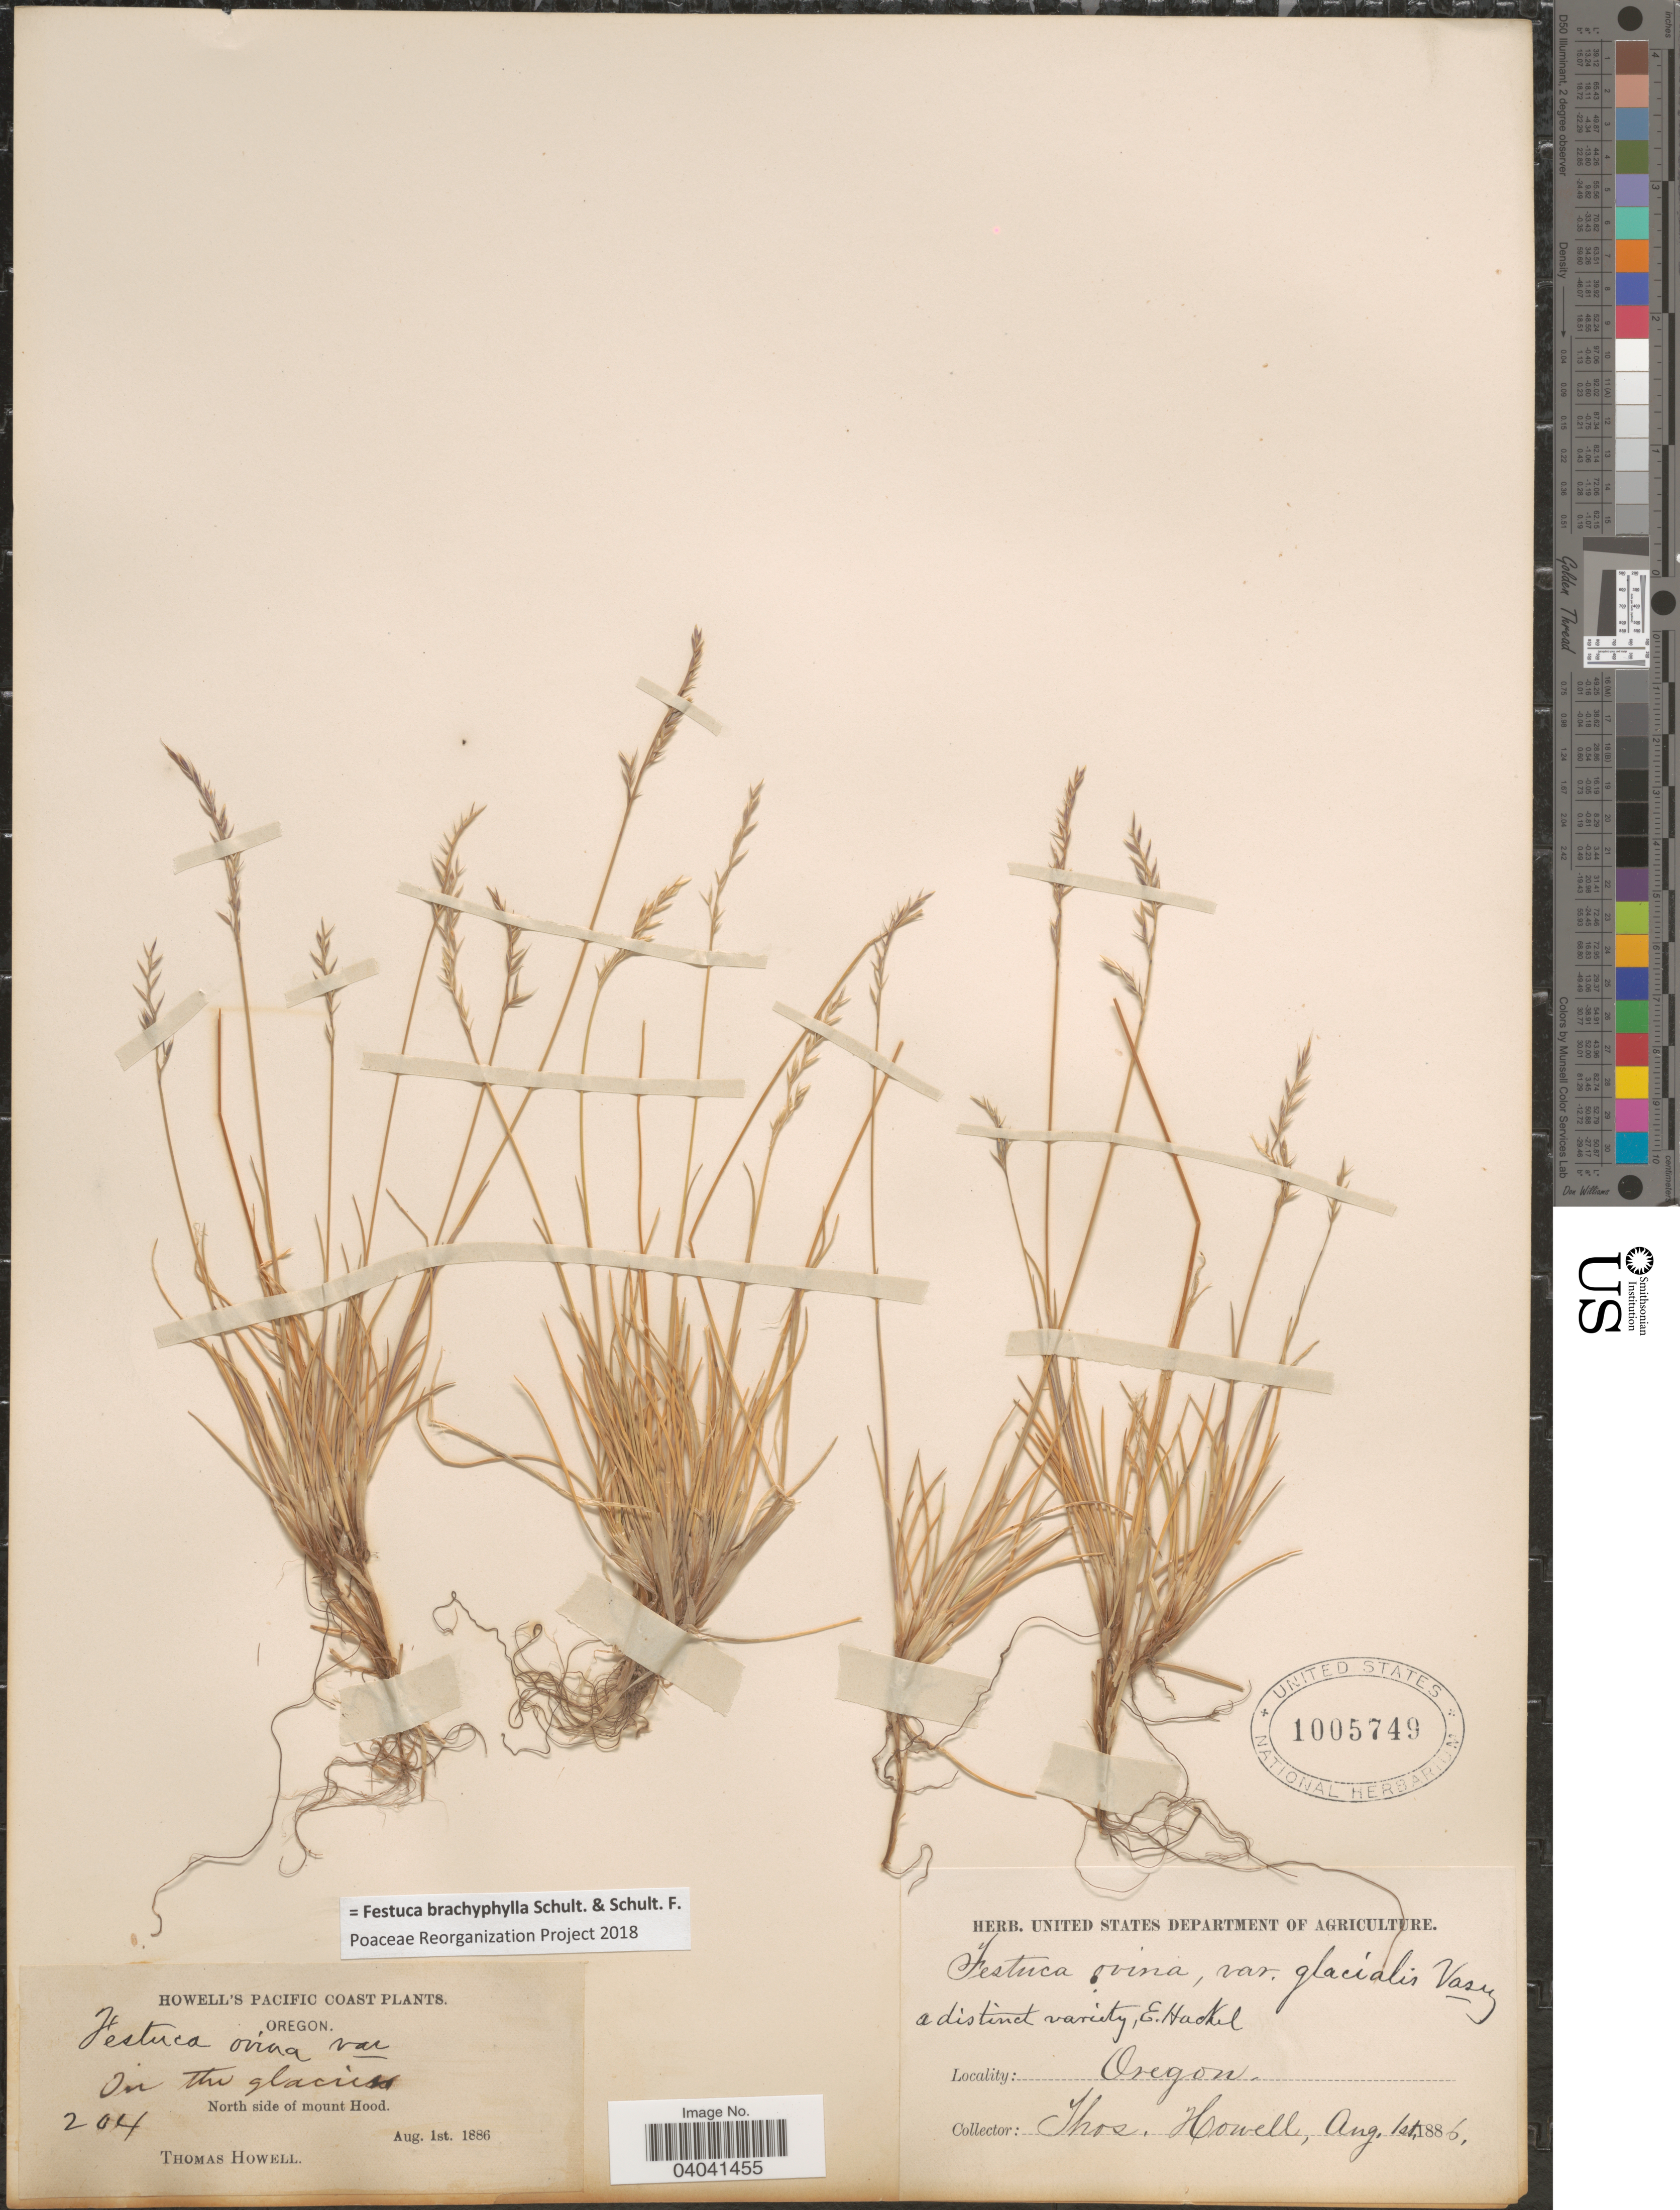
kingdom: Plantae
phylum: Tracheophyta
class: Liliopsida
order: Poales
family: Poaceae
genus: Festuca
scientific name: Festuca brachyphylla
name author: Schult. & Schult. f.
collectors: T. Howell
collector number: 204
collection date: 1886-08-01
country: United States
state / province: Oregon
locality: Pacific Coast. On the glaciers. North side of mount Hood.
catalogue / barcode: US 1005749